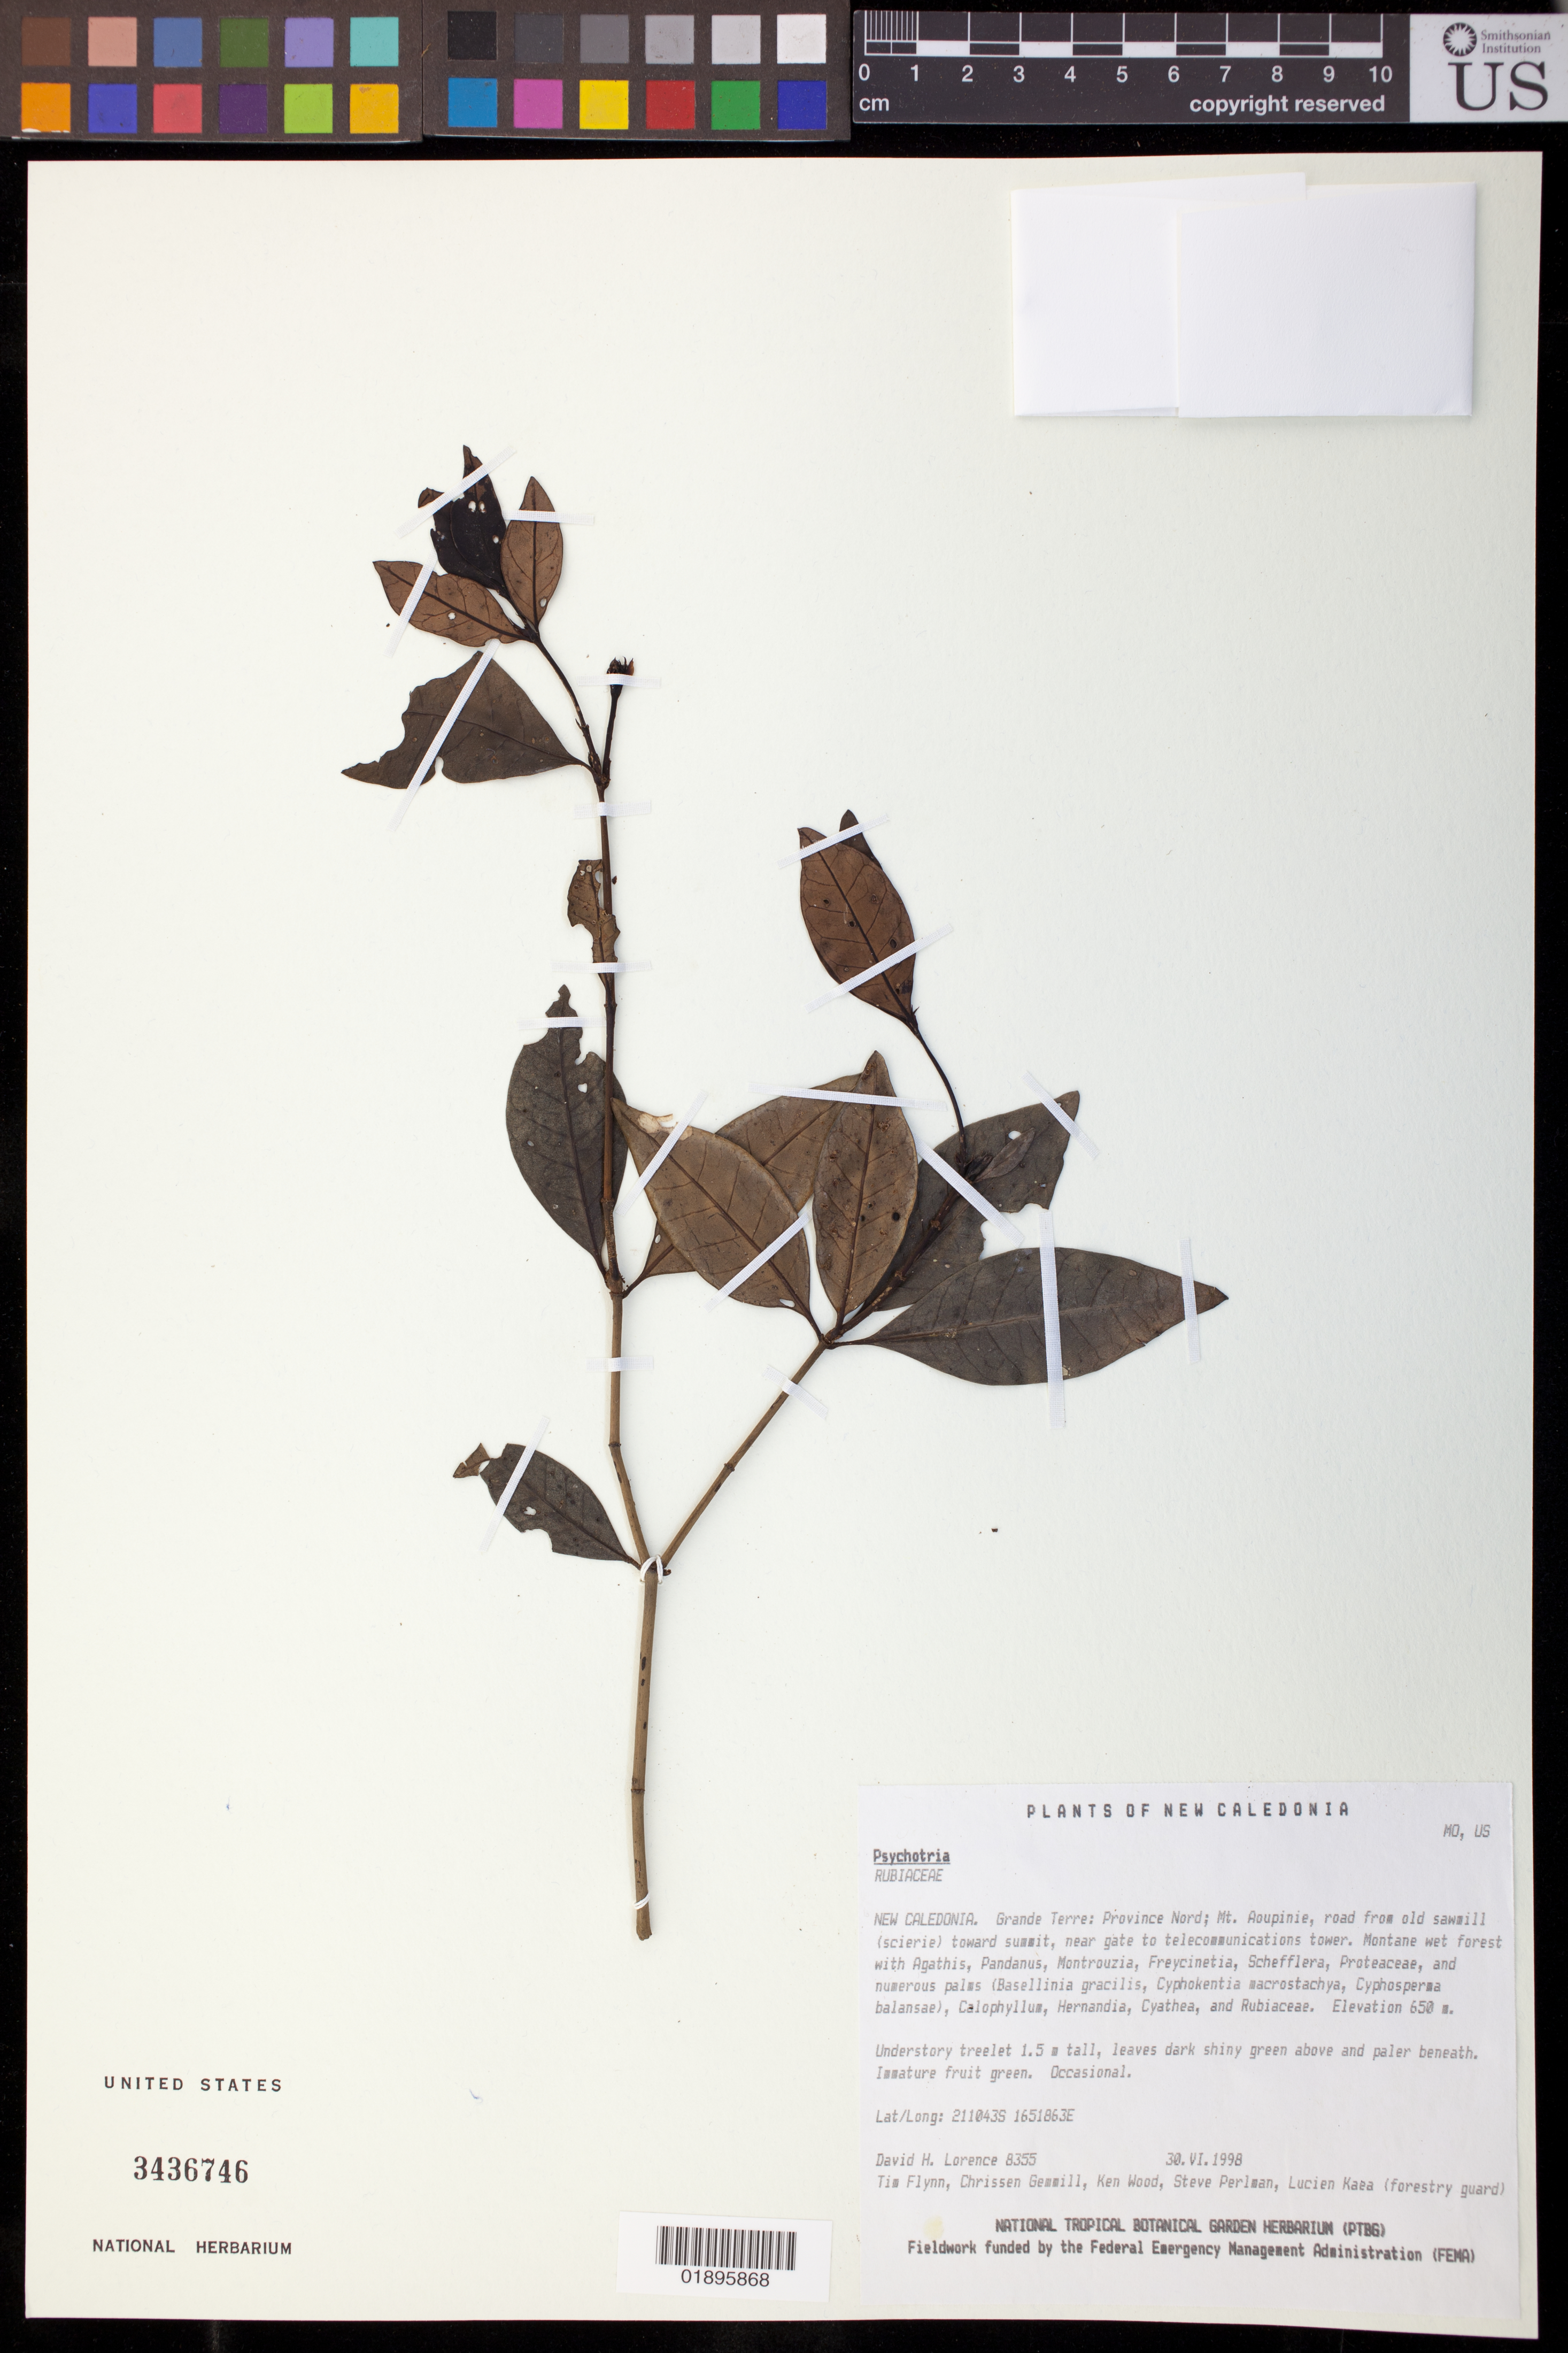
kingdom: Plantae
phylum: Tracheophyta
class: Magnoliopsida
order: Gentianales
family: Rubiaceae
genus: Psychotria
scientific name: Psychotria sp.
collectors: D. Lorence, C. Gemmill, S. P. Perlman & K. R. Wood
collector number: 8355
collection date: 1998-06-30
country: New Caledonia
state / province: Nord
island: Grand Terre Island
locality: Mt. Aoupinie, road from old sawmill (scierie) toward summit, near gate to telecommunications tower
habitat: Montane wet forest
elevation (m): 650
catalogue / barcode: US 3436746